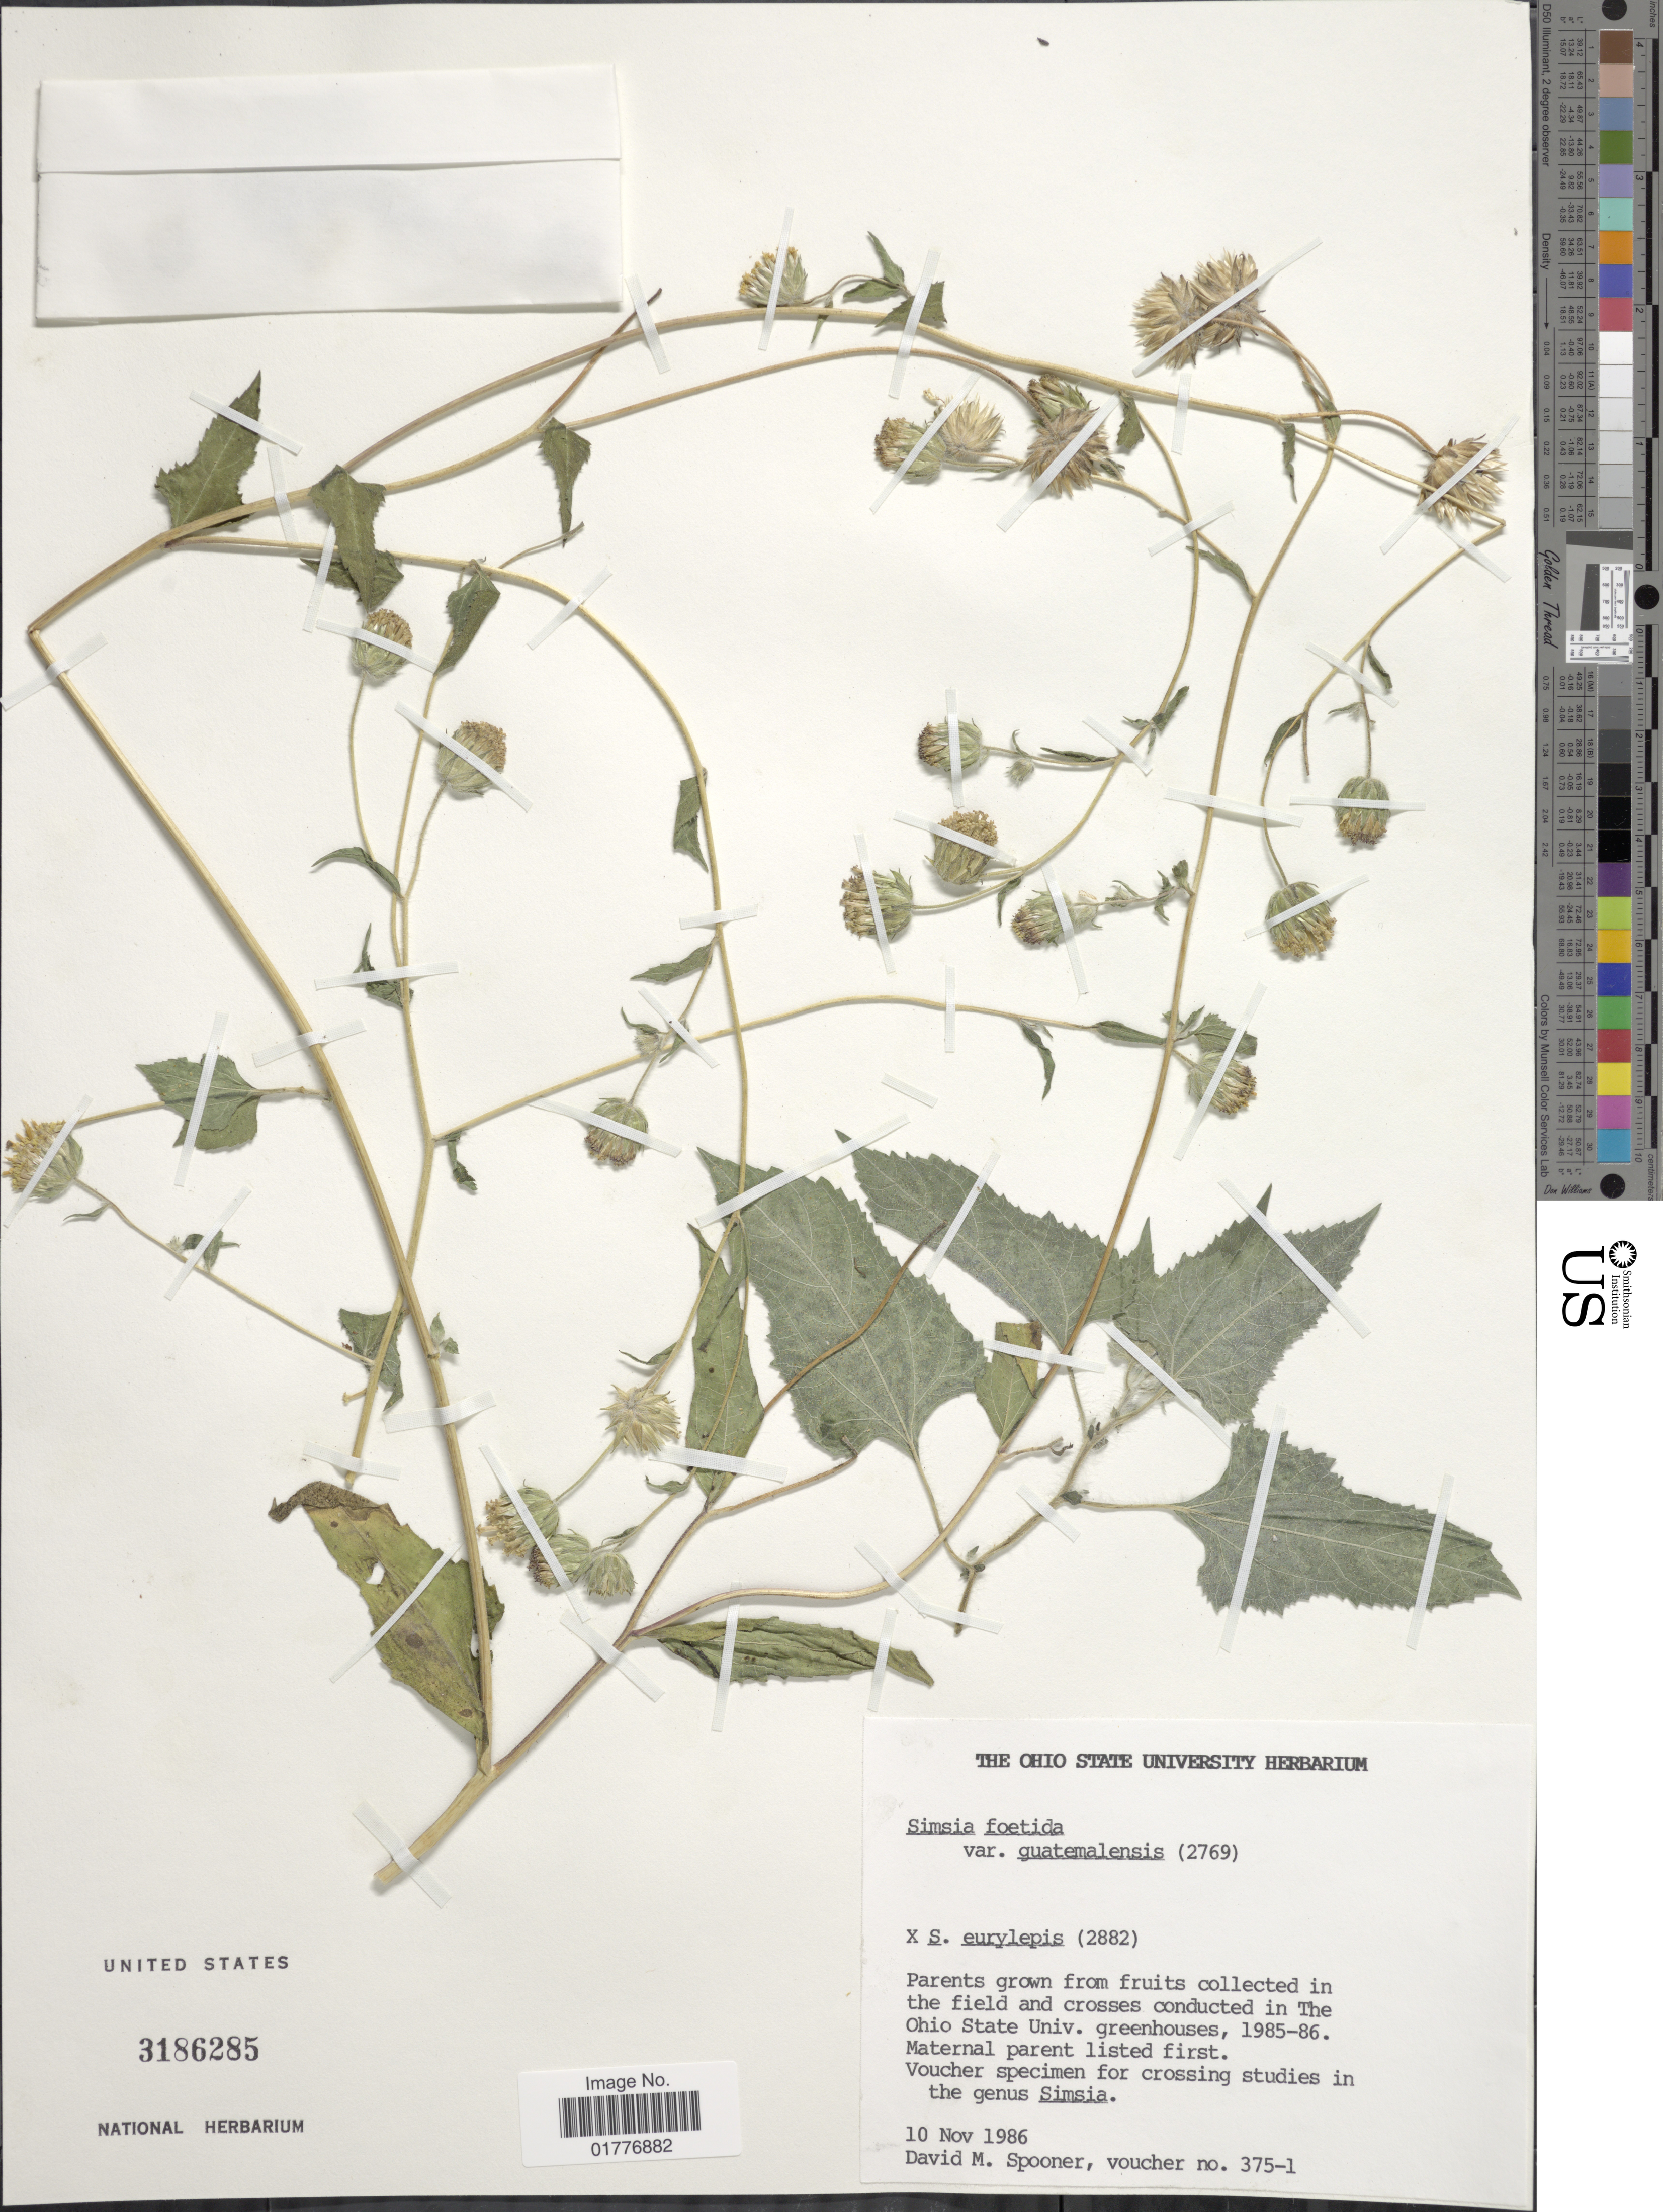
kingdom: Plantae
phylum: Tracheophyta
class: Magnoliopsida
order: Asterales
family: Asteraceae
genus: Simsia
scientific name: Simsia foetida var. foetida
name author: (Cav.) S.F. Blake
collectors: D. Spooner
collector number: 375-1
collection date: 1986-11-10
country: United States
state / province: Ohio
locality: In the field and crosses conducted in the Ohio State Univ. greenhouses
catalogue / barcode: US 3186285